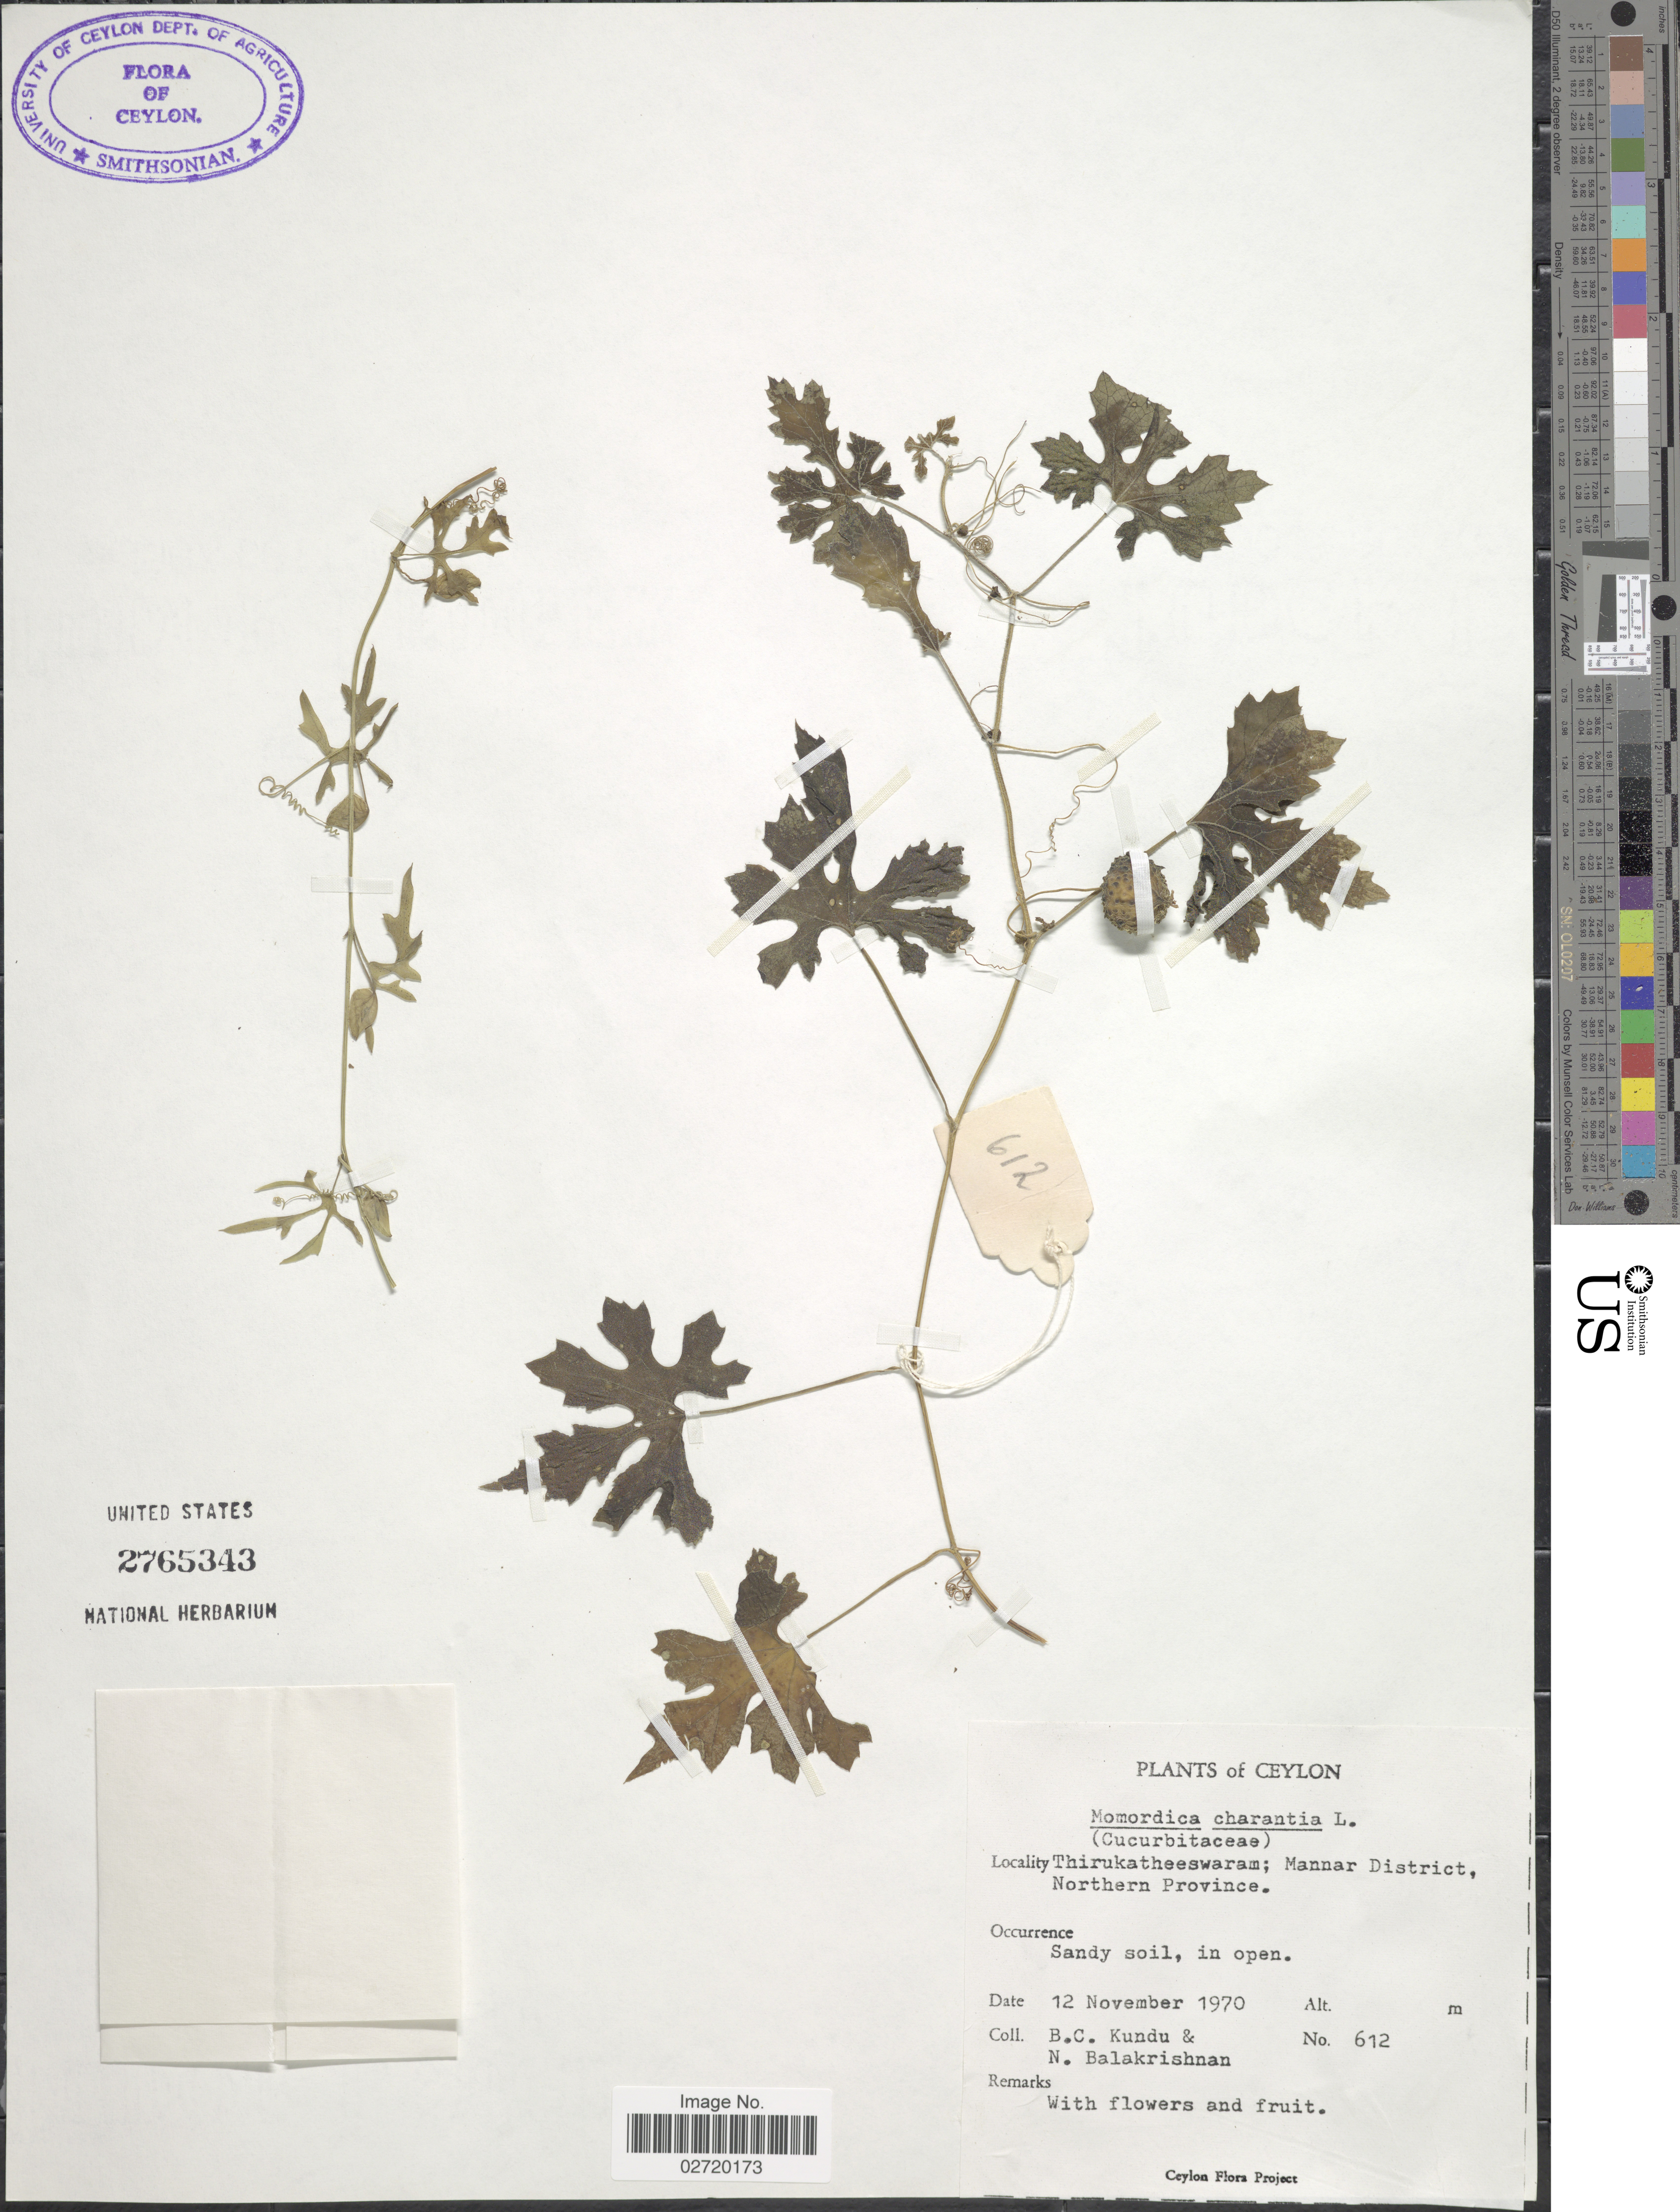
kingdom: Plantae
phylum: Tracheophyta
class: Magnoliopsida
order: Cucurbitales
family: Cucurbitaceae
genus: Momordica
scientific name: Momordica charantia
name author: L.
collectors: B. C. Kundu & N. Balakrishnan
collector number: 612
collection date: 1970-11-12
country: Sri Lanka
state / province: Northern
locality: Ceylon, Thirukatheeswaram; Mannar District, Northern Province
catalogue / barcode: US 2765343